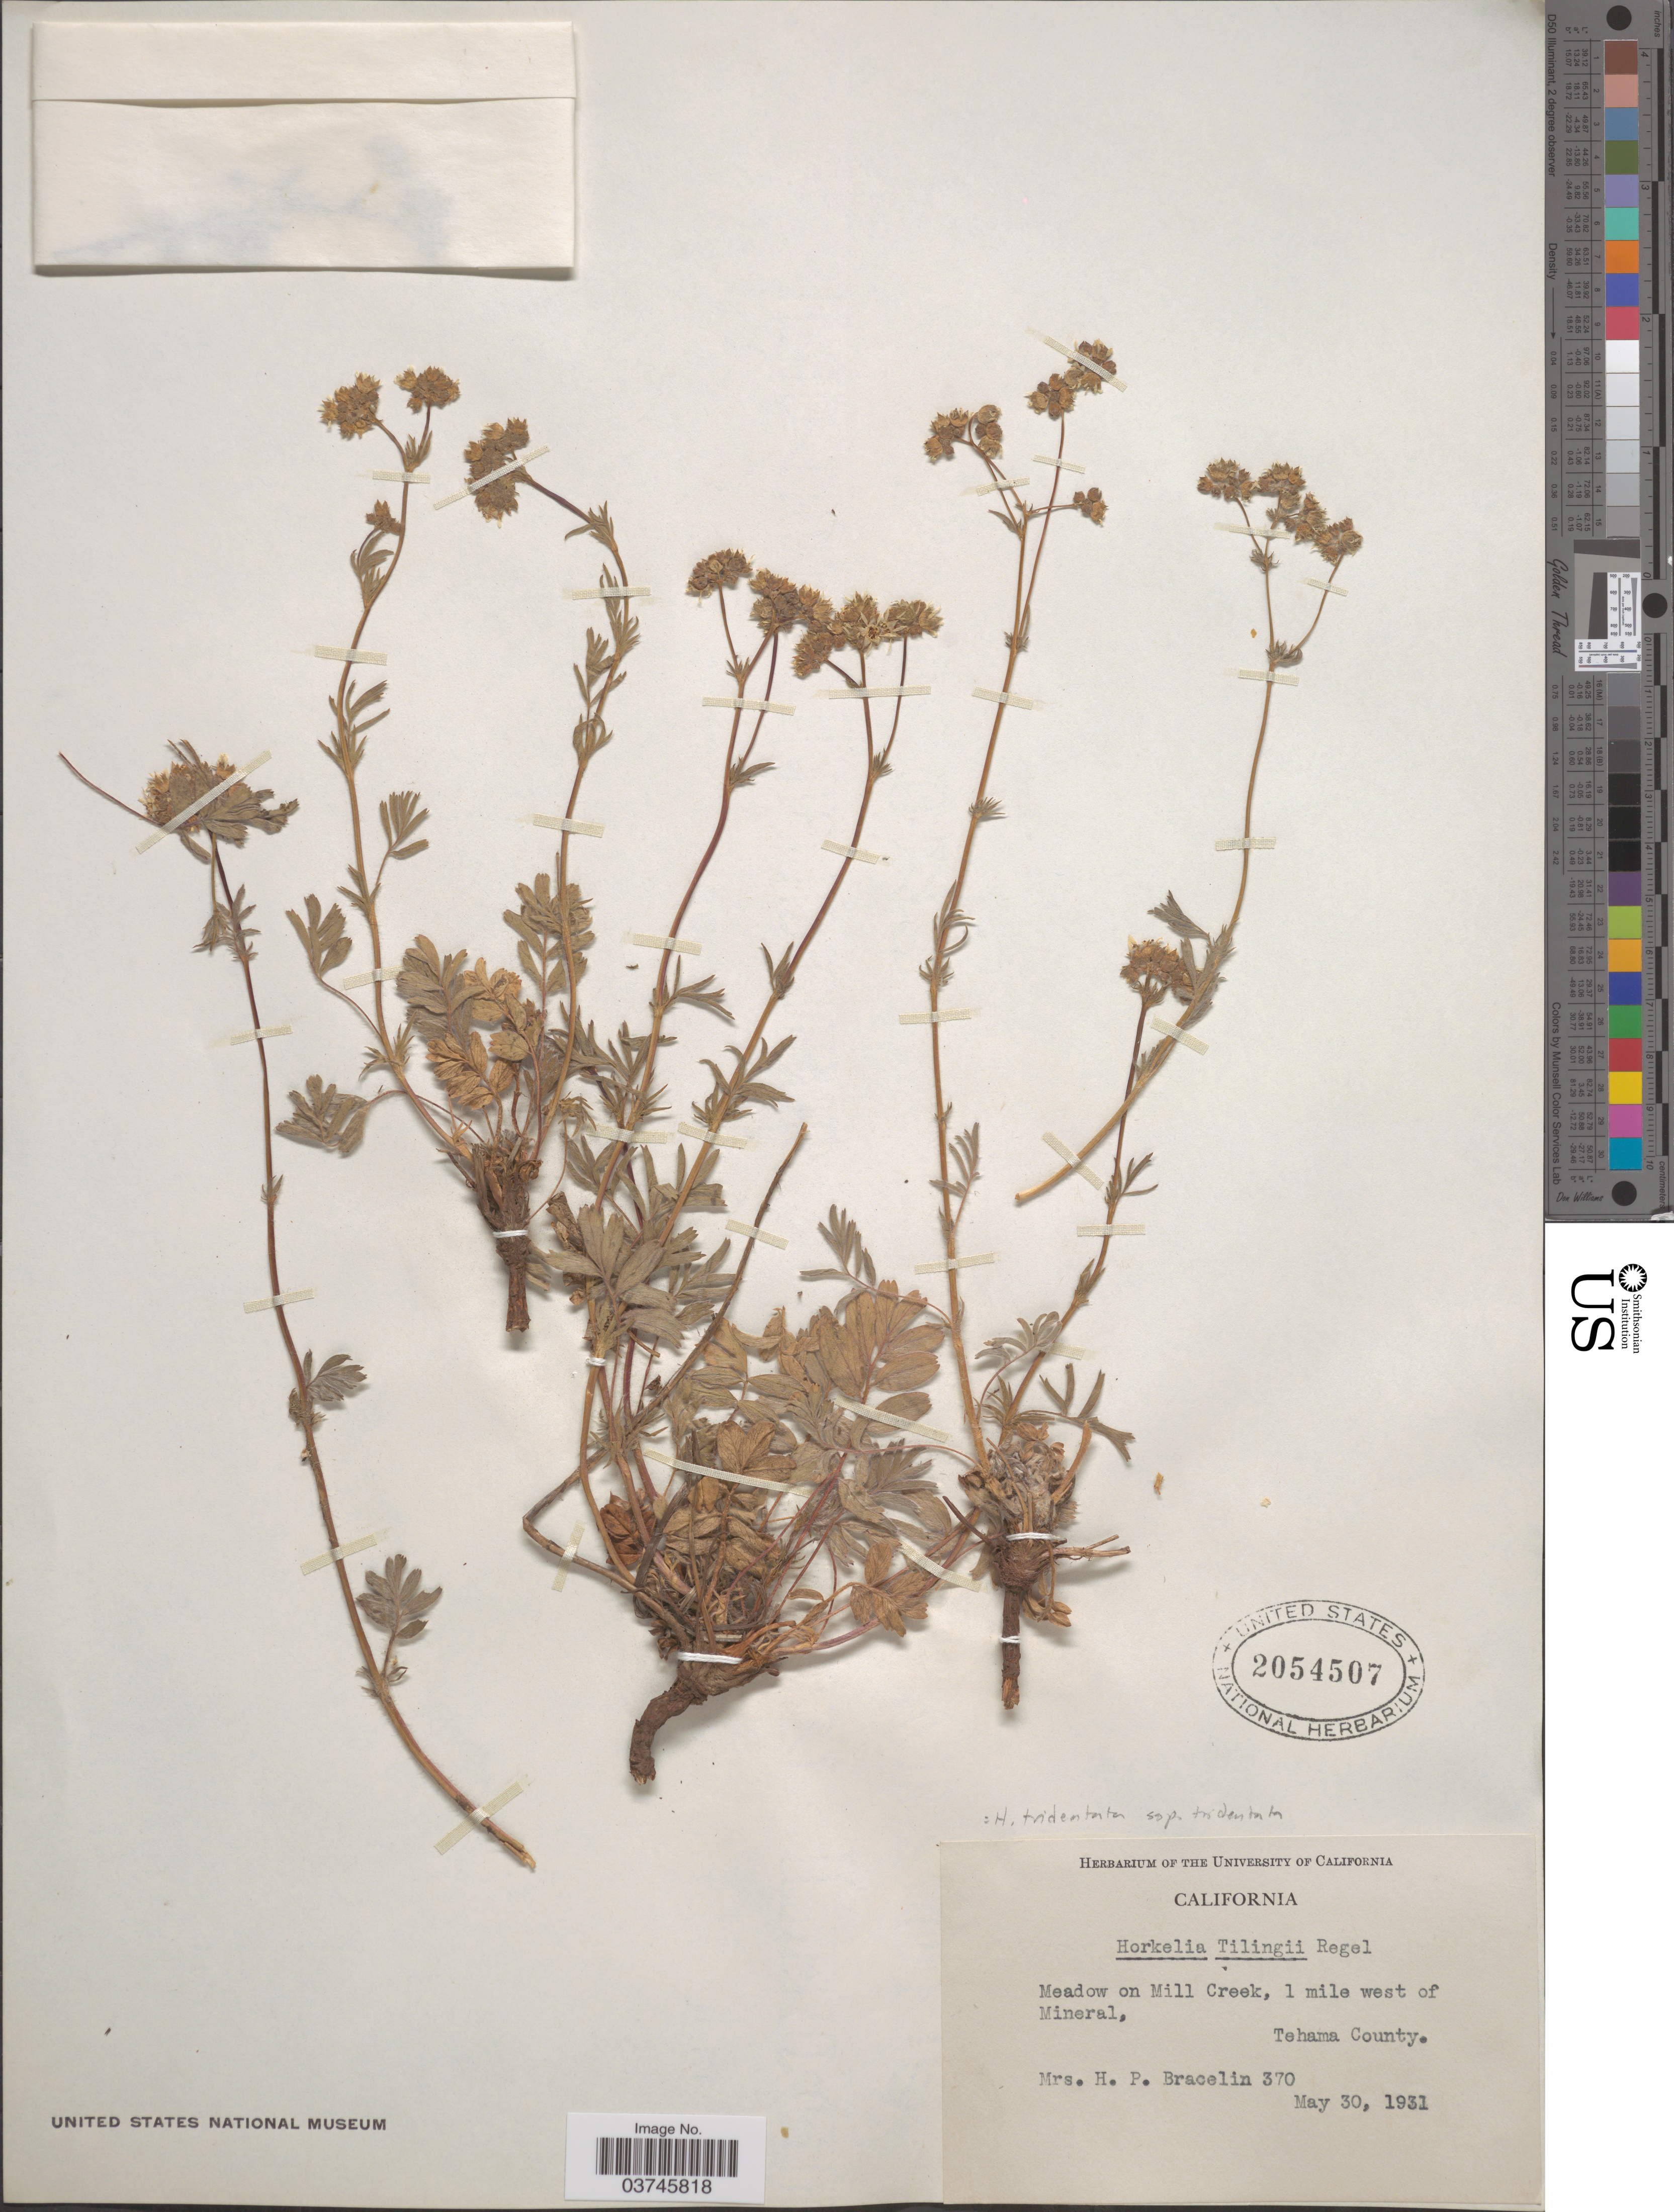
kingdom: Plantae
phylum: Tracheophyta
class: Magnoliopsida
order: Rosales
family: Rosaceae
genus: Potentilla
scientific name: Potentilla tilingii var. tilingii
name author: (Regel) Greene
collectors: H. Bracelin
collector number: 370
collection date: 1931-05-30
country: United States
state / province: California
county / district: Tehama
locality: Meadow on Mill Creek, 1 mile west of Mineral, Tehama County.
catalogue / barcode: US 2054507